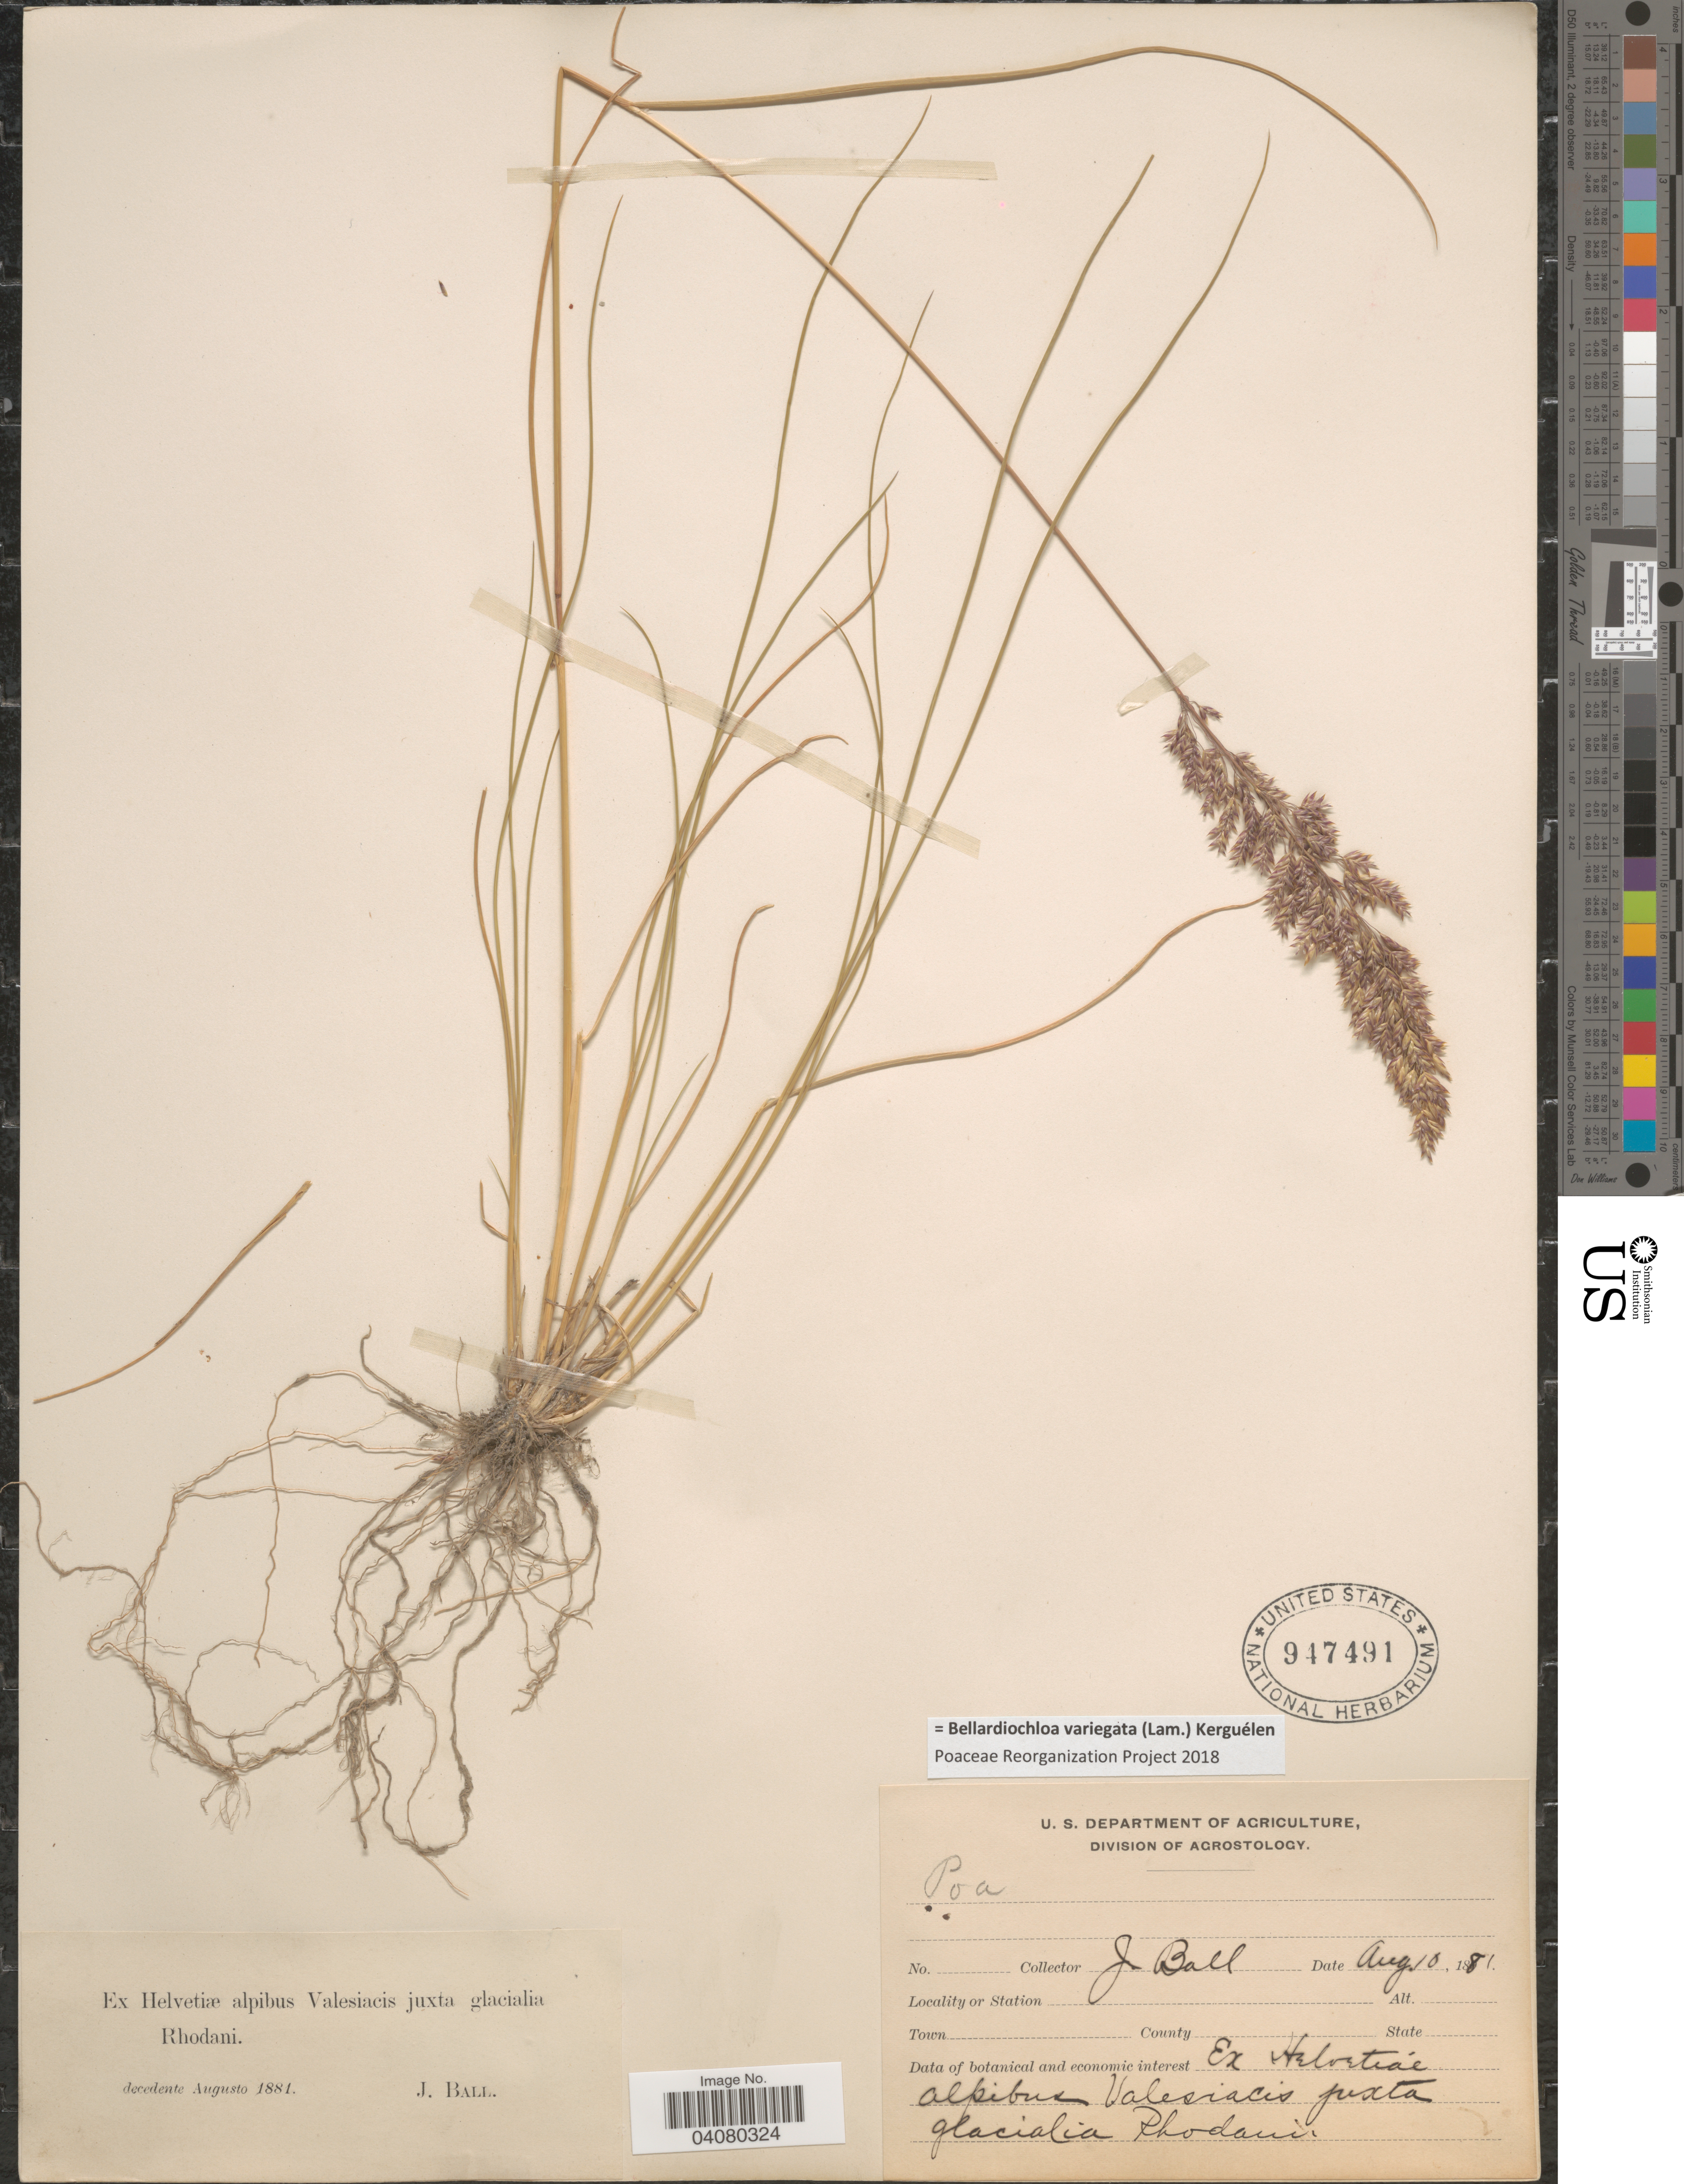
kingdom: Plantae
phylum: Tracheophyta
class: Liliopsida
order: Poales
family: Poaceae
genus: Bellardiochloa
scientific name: Bellardiochloa variegata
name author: (Lam.) Kerguélen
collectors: J. Ball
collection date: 1881-08-10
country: Switzerland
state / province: Valais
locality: Ex Helvetiae alpibus Valesiacis juxta glacialia Rhodani.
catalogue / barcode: US 947491